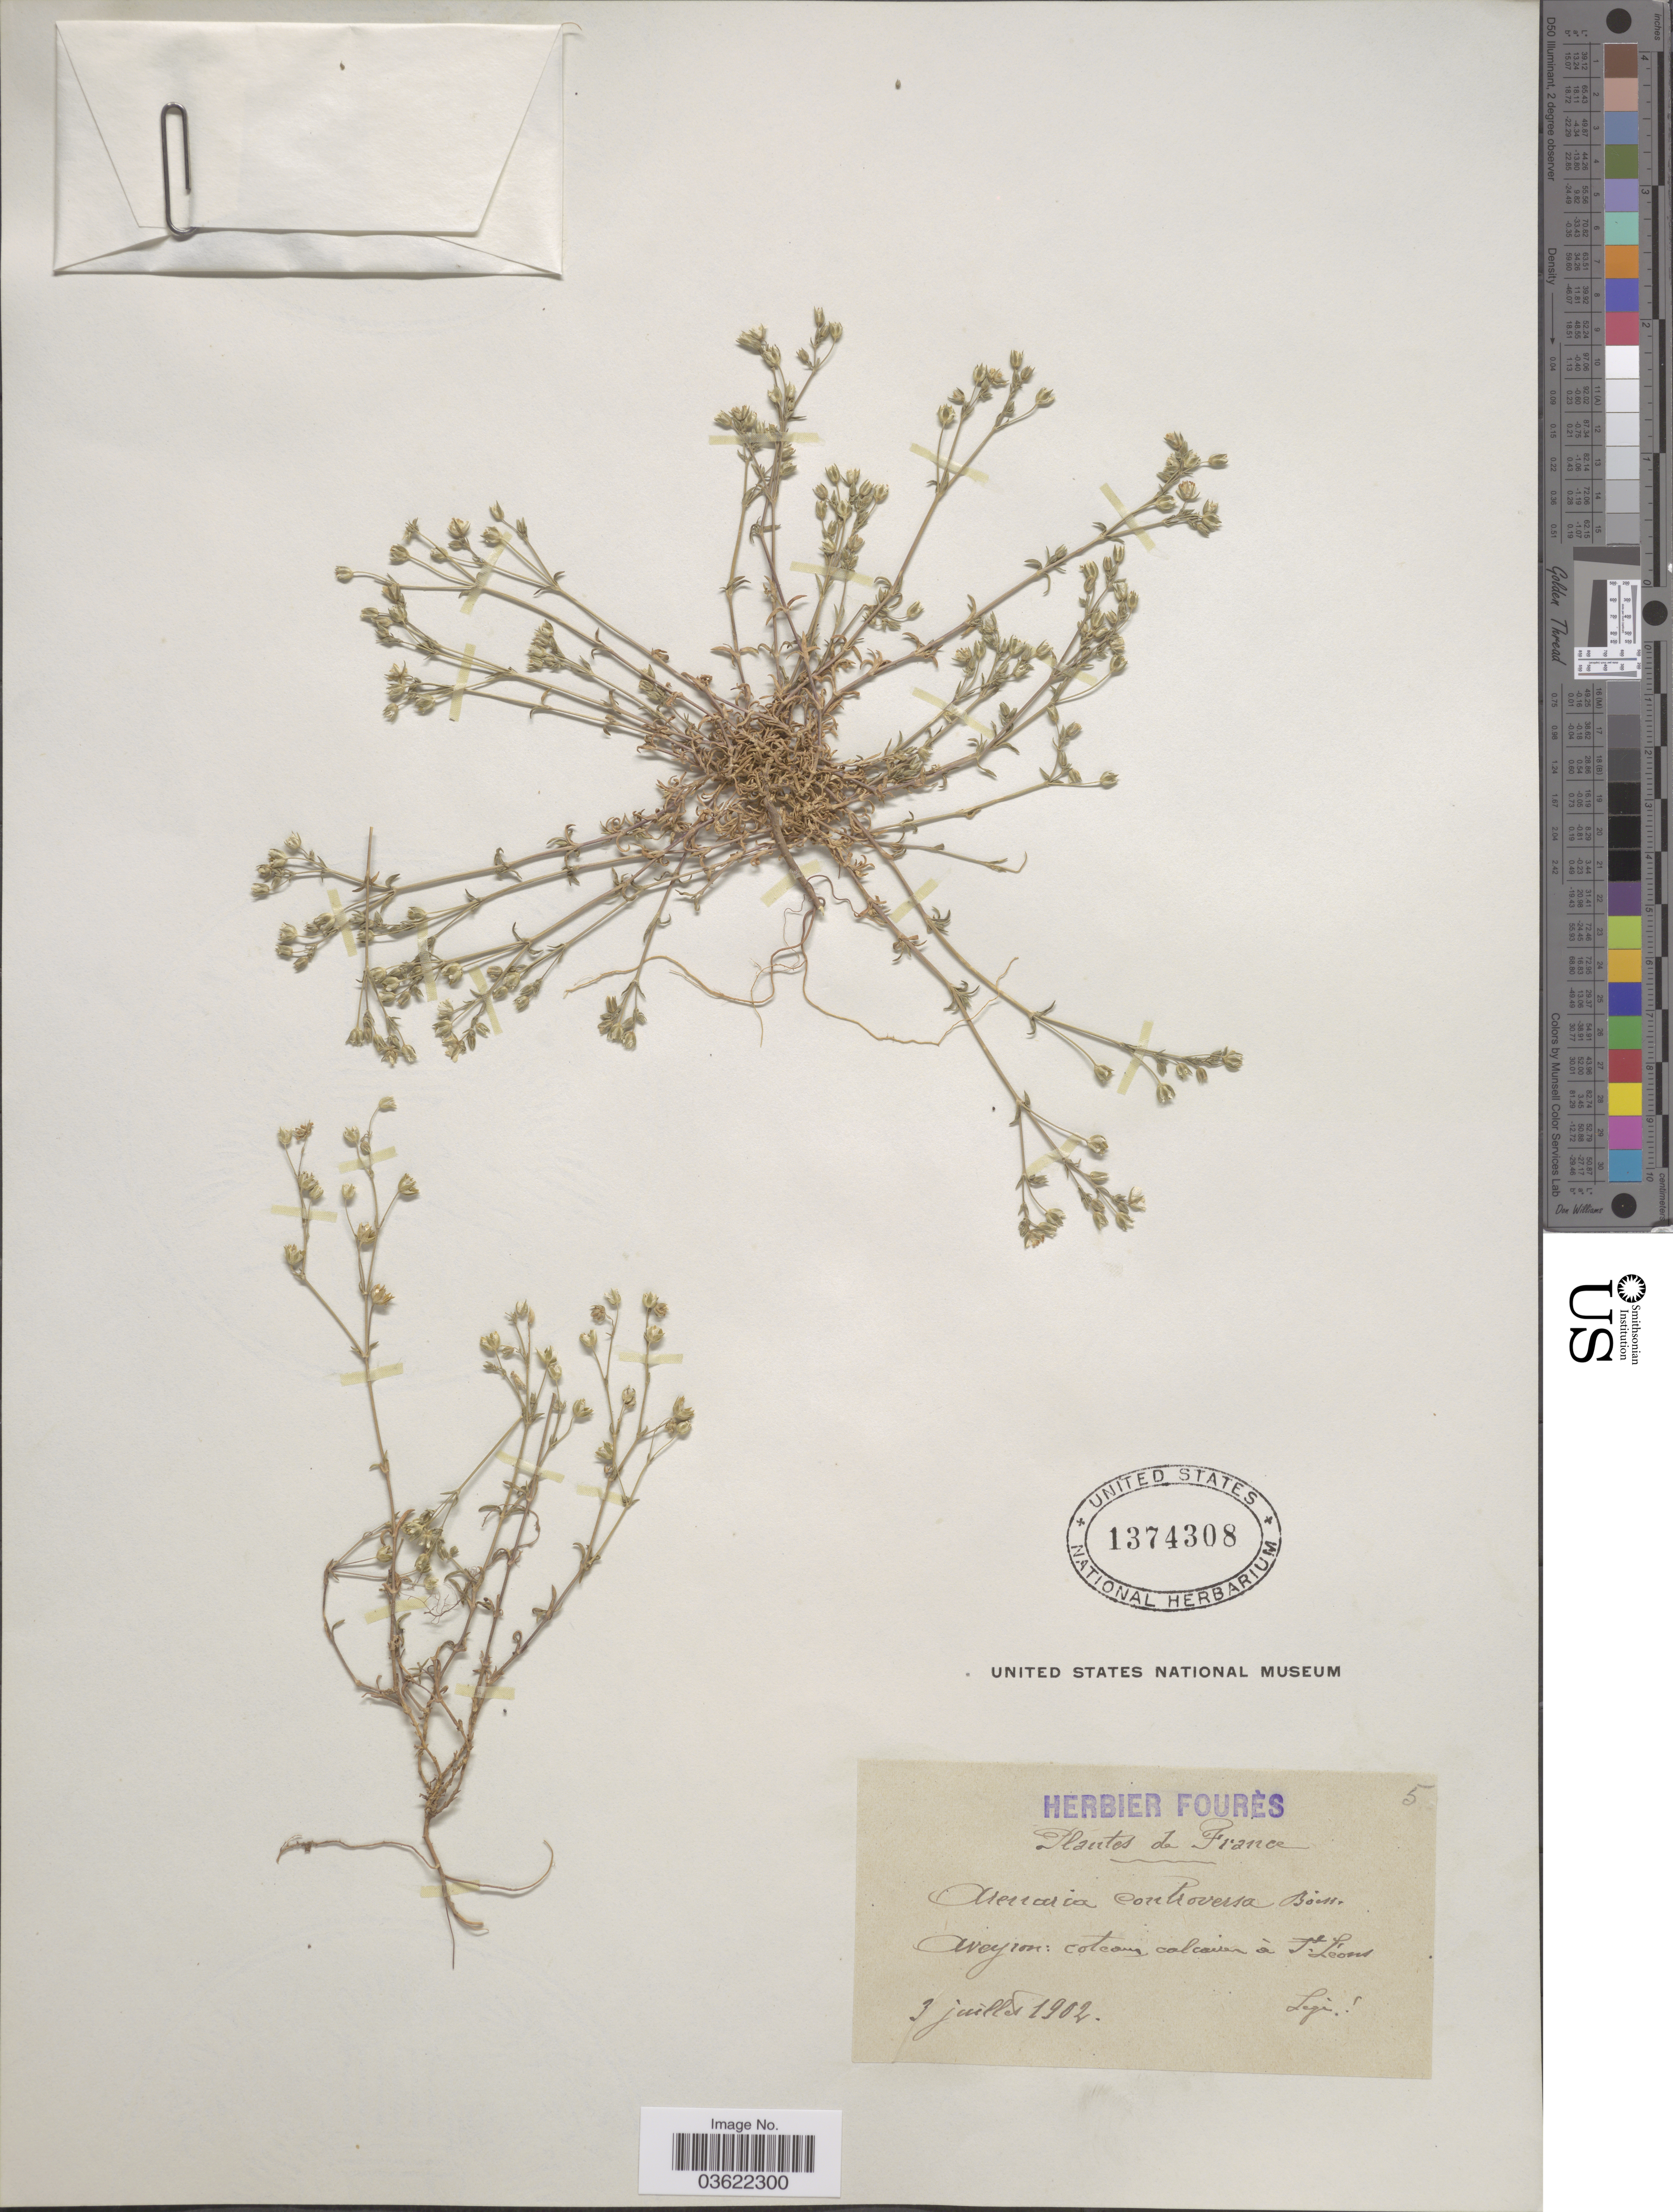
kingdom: Plantae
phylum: Tracheophyta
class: Magnoliopsida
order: Caryophyllales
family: Caryophyllaceae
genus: Arenaria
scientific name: Arenaria controversa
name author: Boiss.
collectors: ex herb. Foures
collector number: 5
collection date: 1902-07-03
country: France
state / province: Occitanie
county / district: Aveyron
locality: Aveyron: coteaux calcaire à St. Léons.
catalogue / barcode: US 1374308